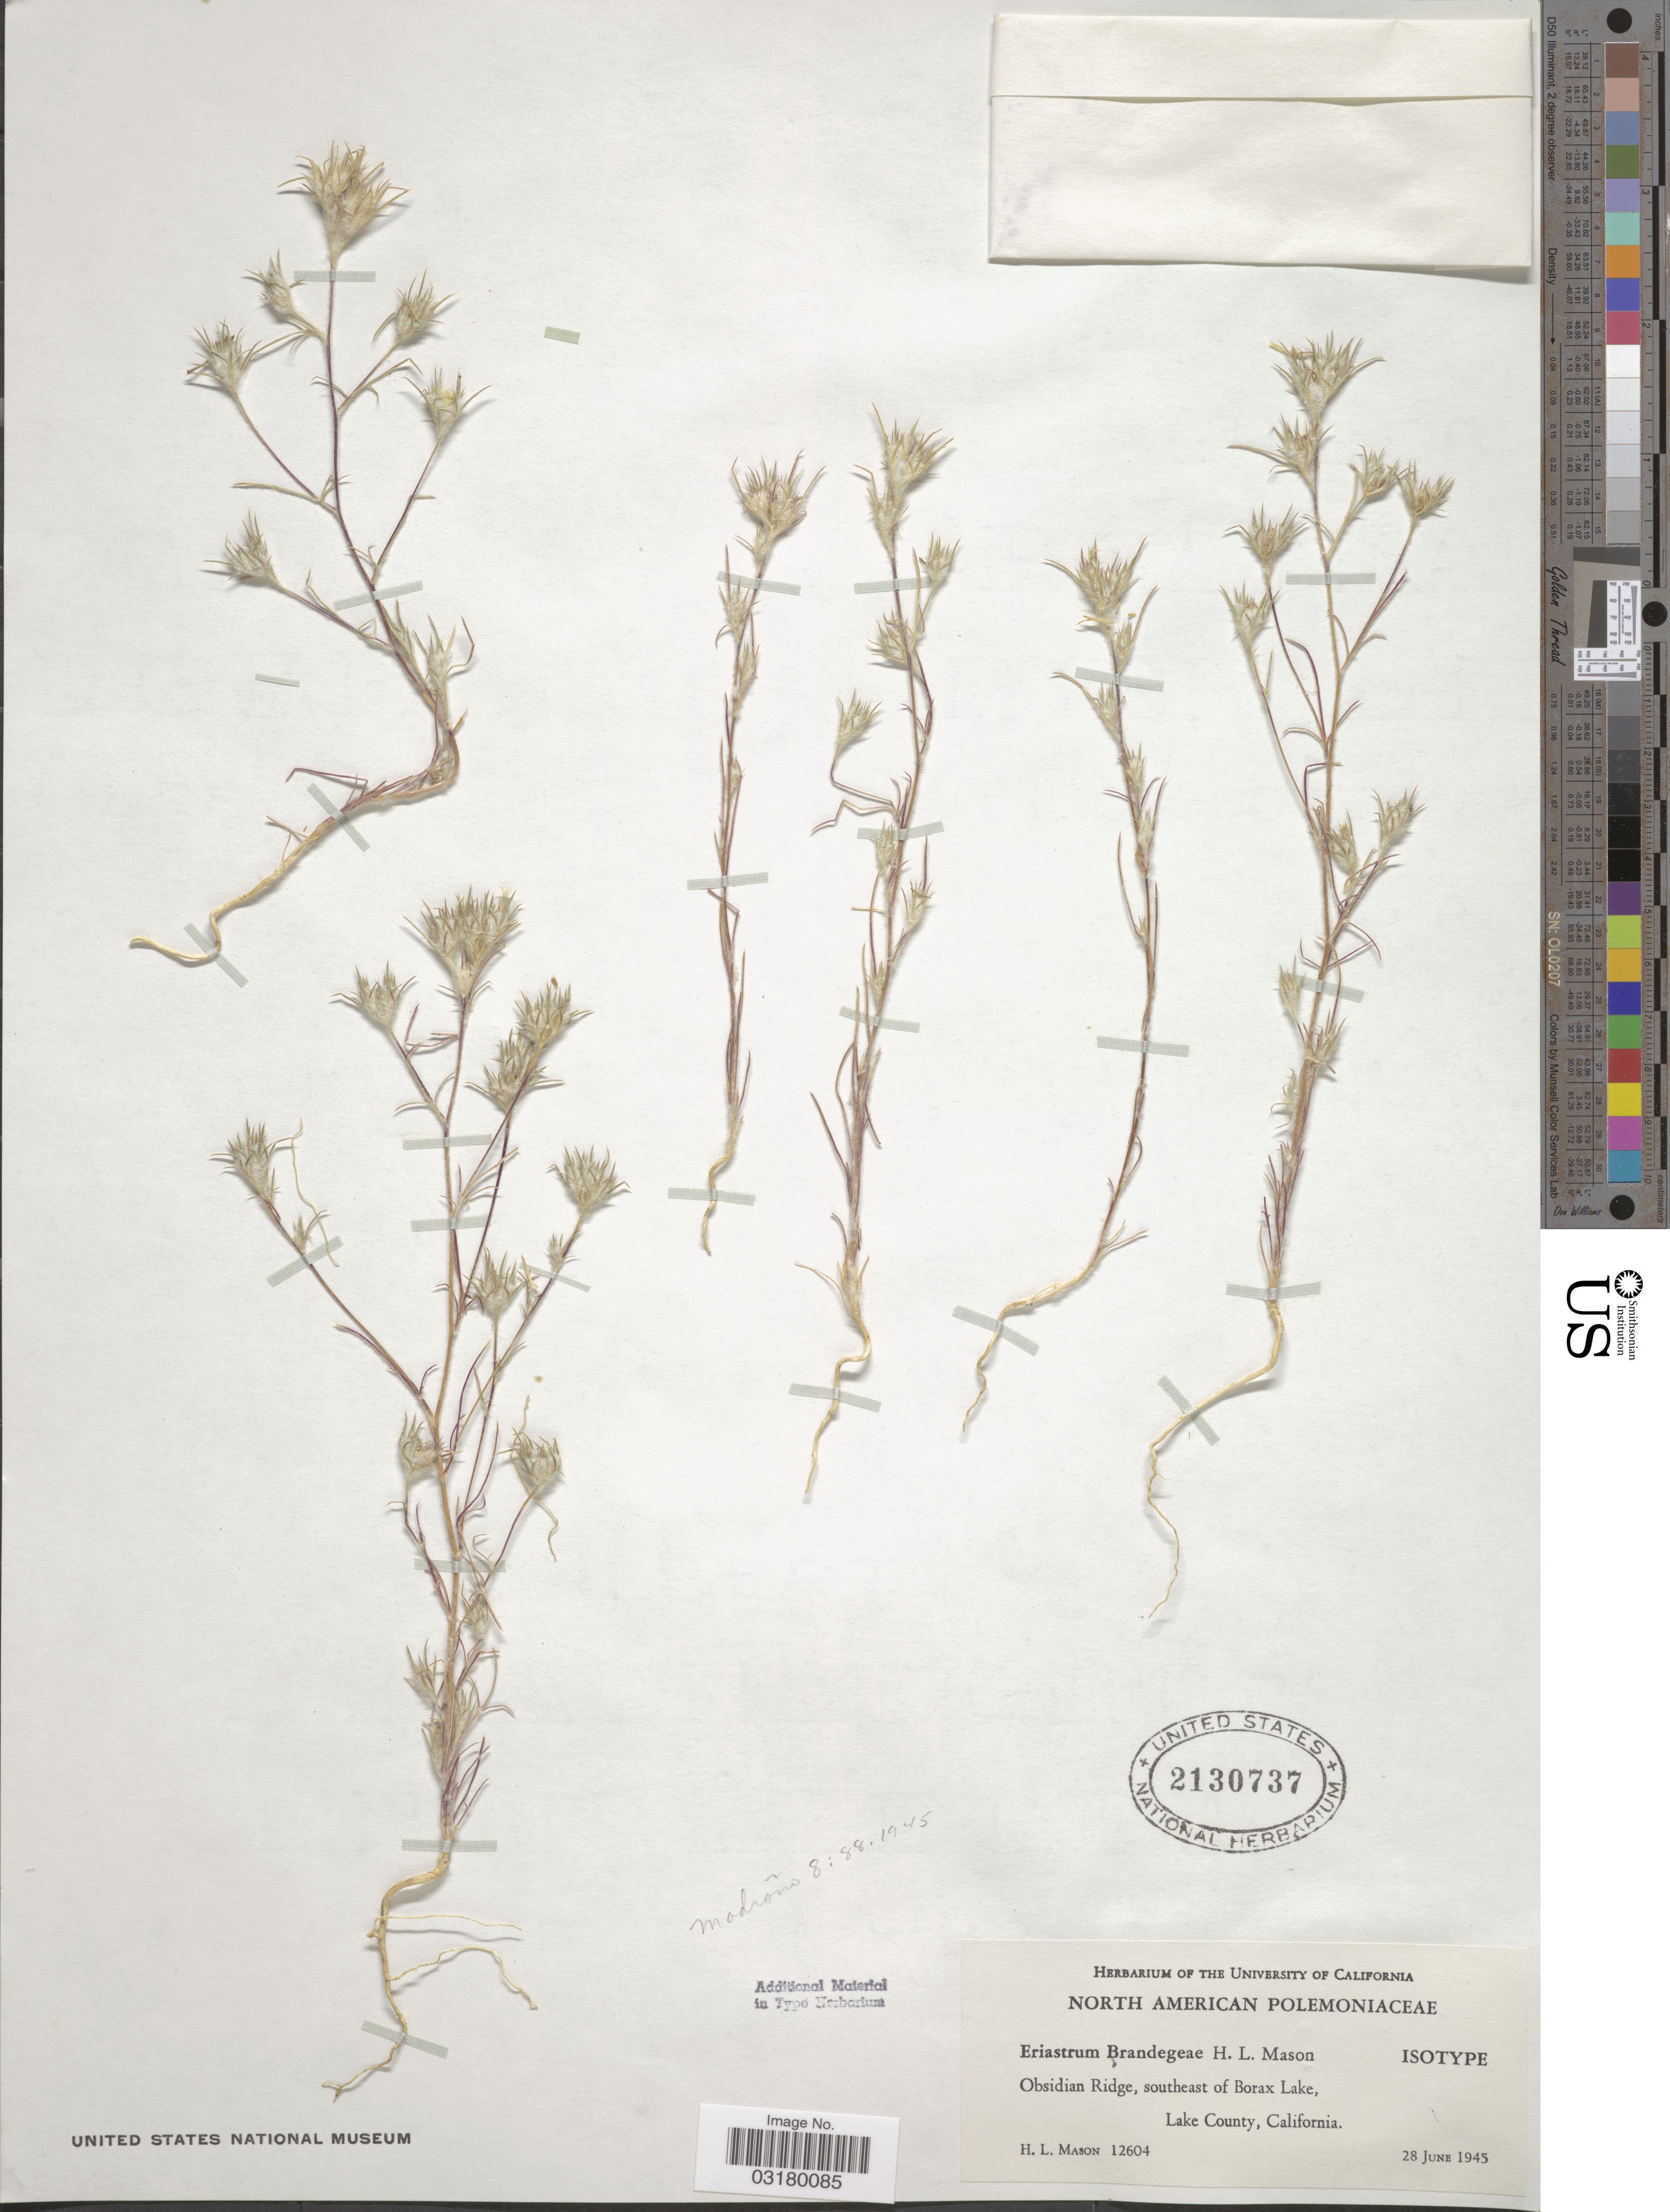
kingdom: Plantae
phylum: Tracheophyta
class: Magnoliopsida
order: Ericales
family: Polemoniaceae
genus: Eriastrum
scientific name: Eriastrum brandegeae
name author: H. Mason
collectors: H. L. Mason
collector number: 12604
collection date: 1945-06-28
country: United States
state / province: California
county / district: Lake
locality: Obsidian Ridge, southeast of Borax Lake, Lake County.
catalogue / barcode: US 2130737